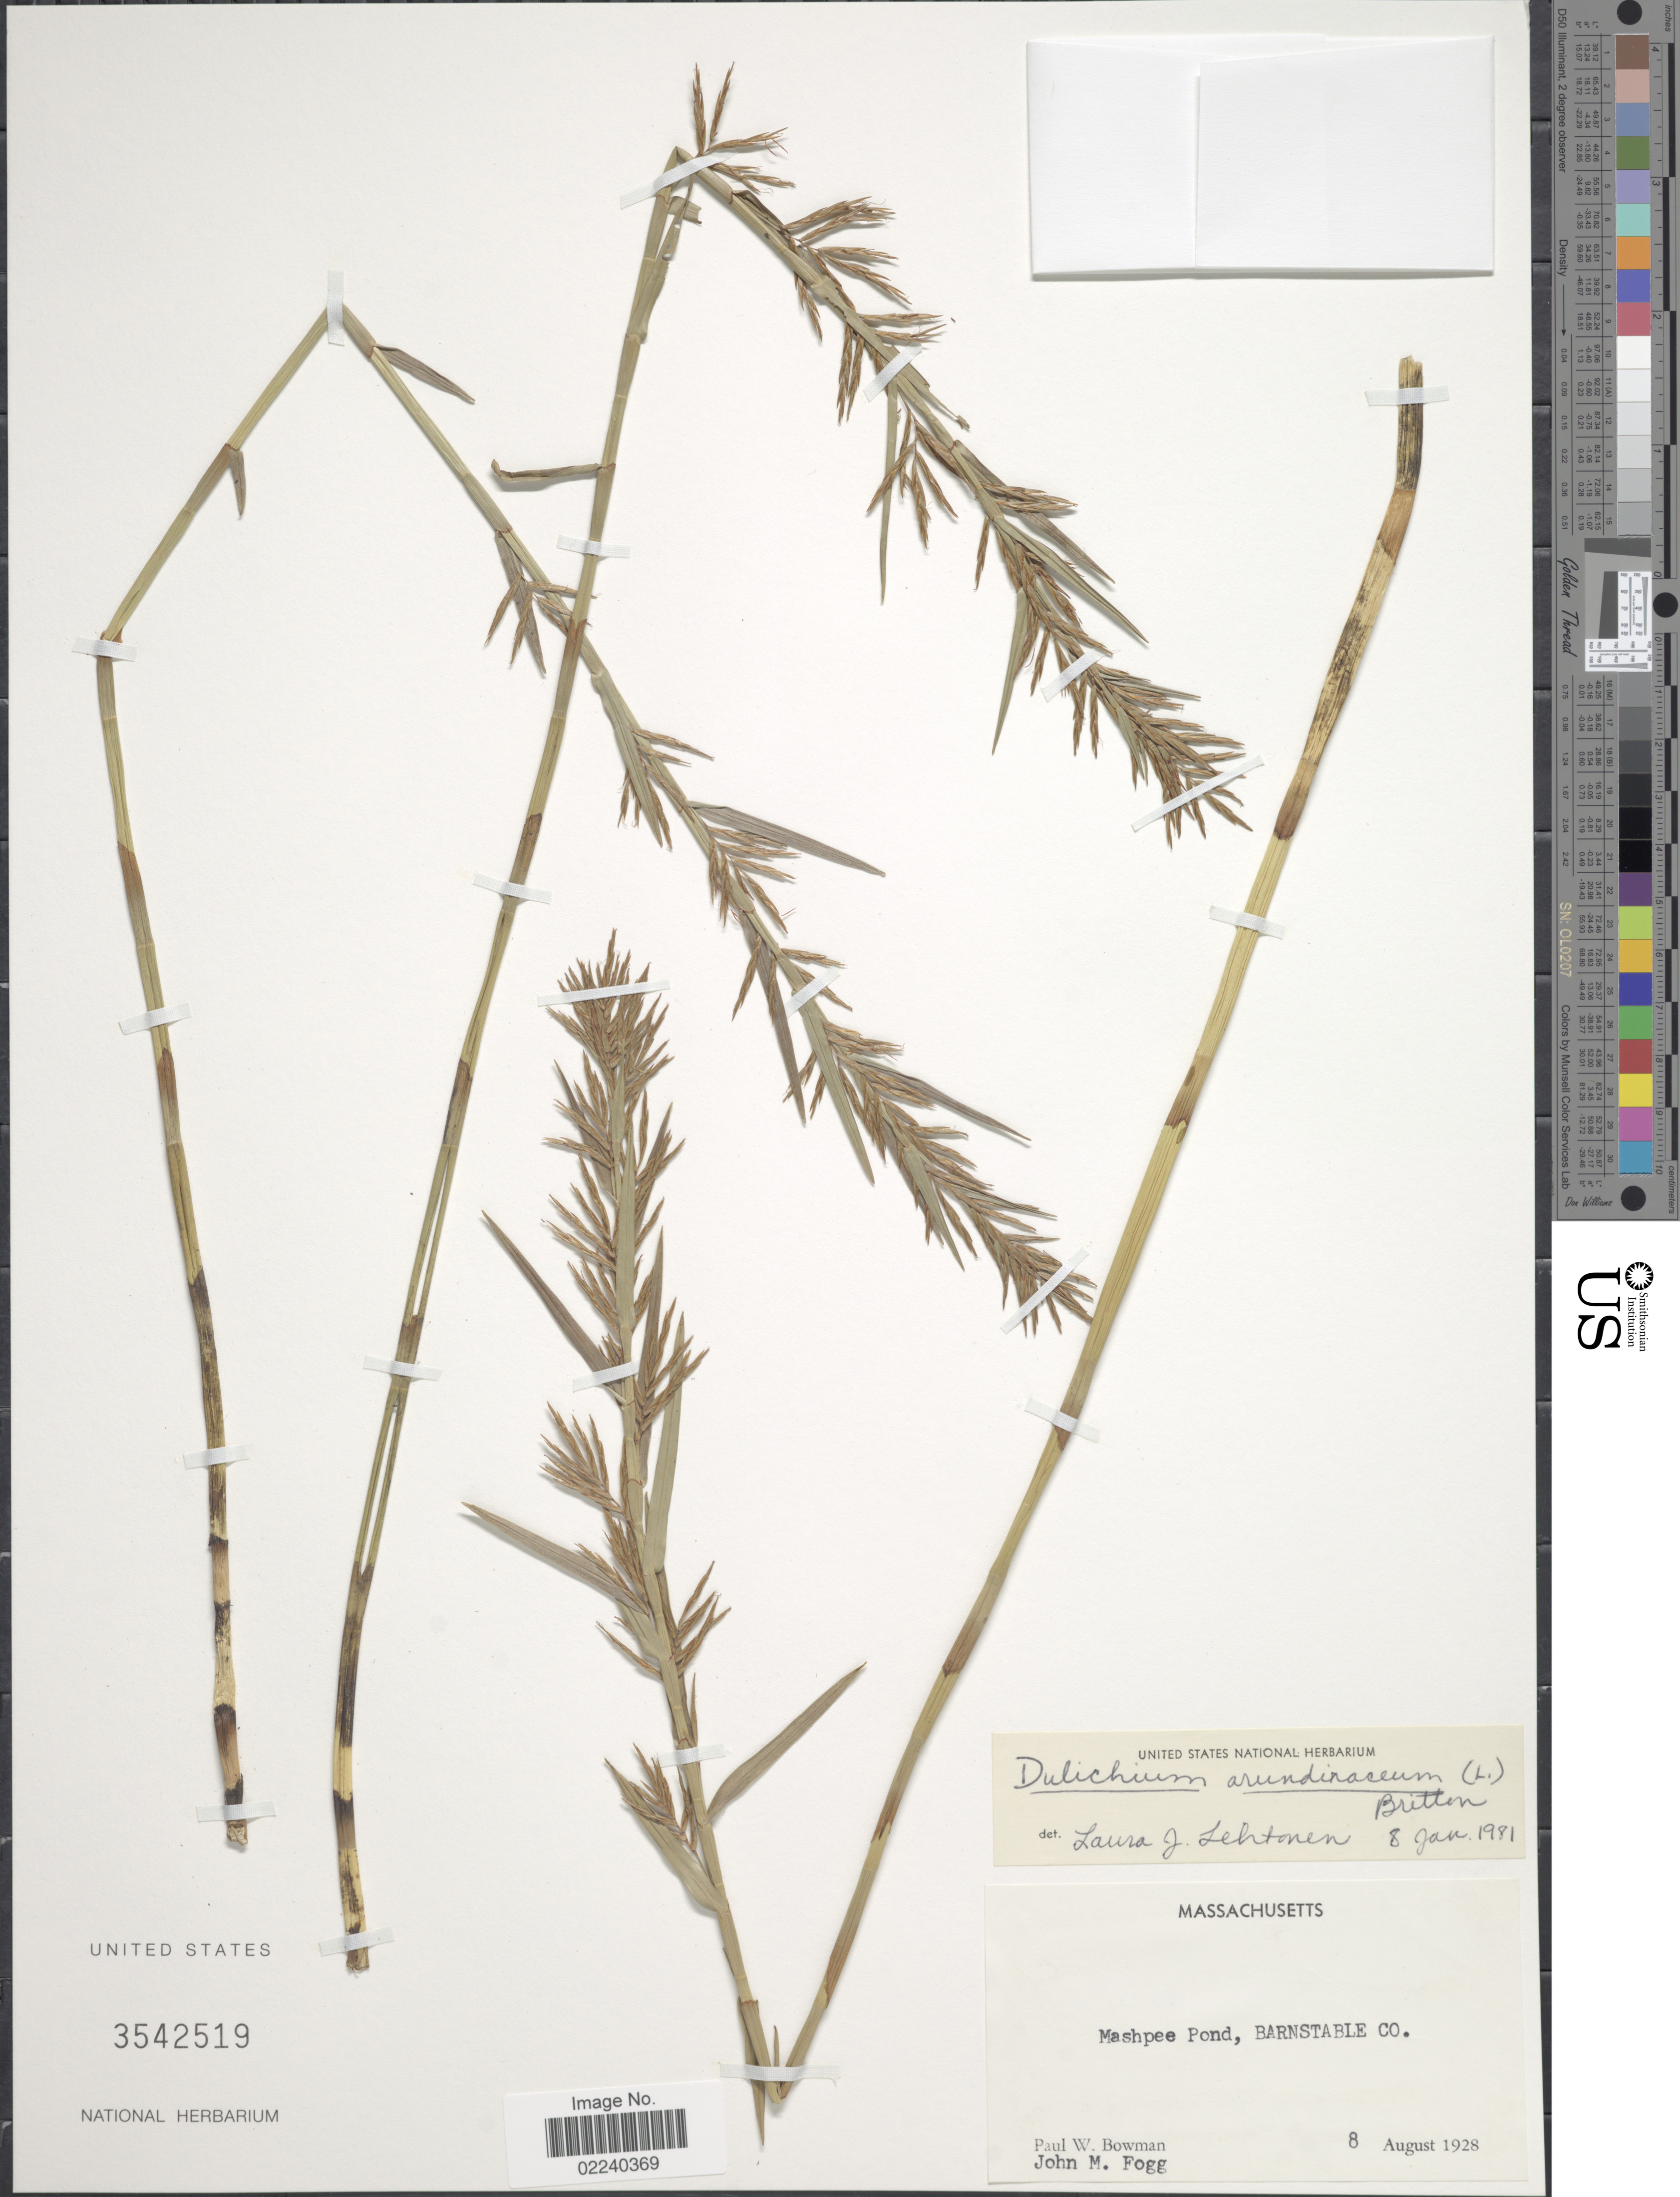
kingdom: Plantae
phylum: Tracheophyta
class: Liliopsida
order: Poales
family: Cyperaceae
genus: Dulichium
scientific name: Dulichium arundinaceum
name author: (L.) Britton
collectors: P. Bowman & J. Fogg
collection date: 1928-08-08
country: United States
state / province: Massachusetts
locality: Mashpee Pond, Barnstable Co.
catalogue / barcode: US 3542519